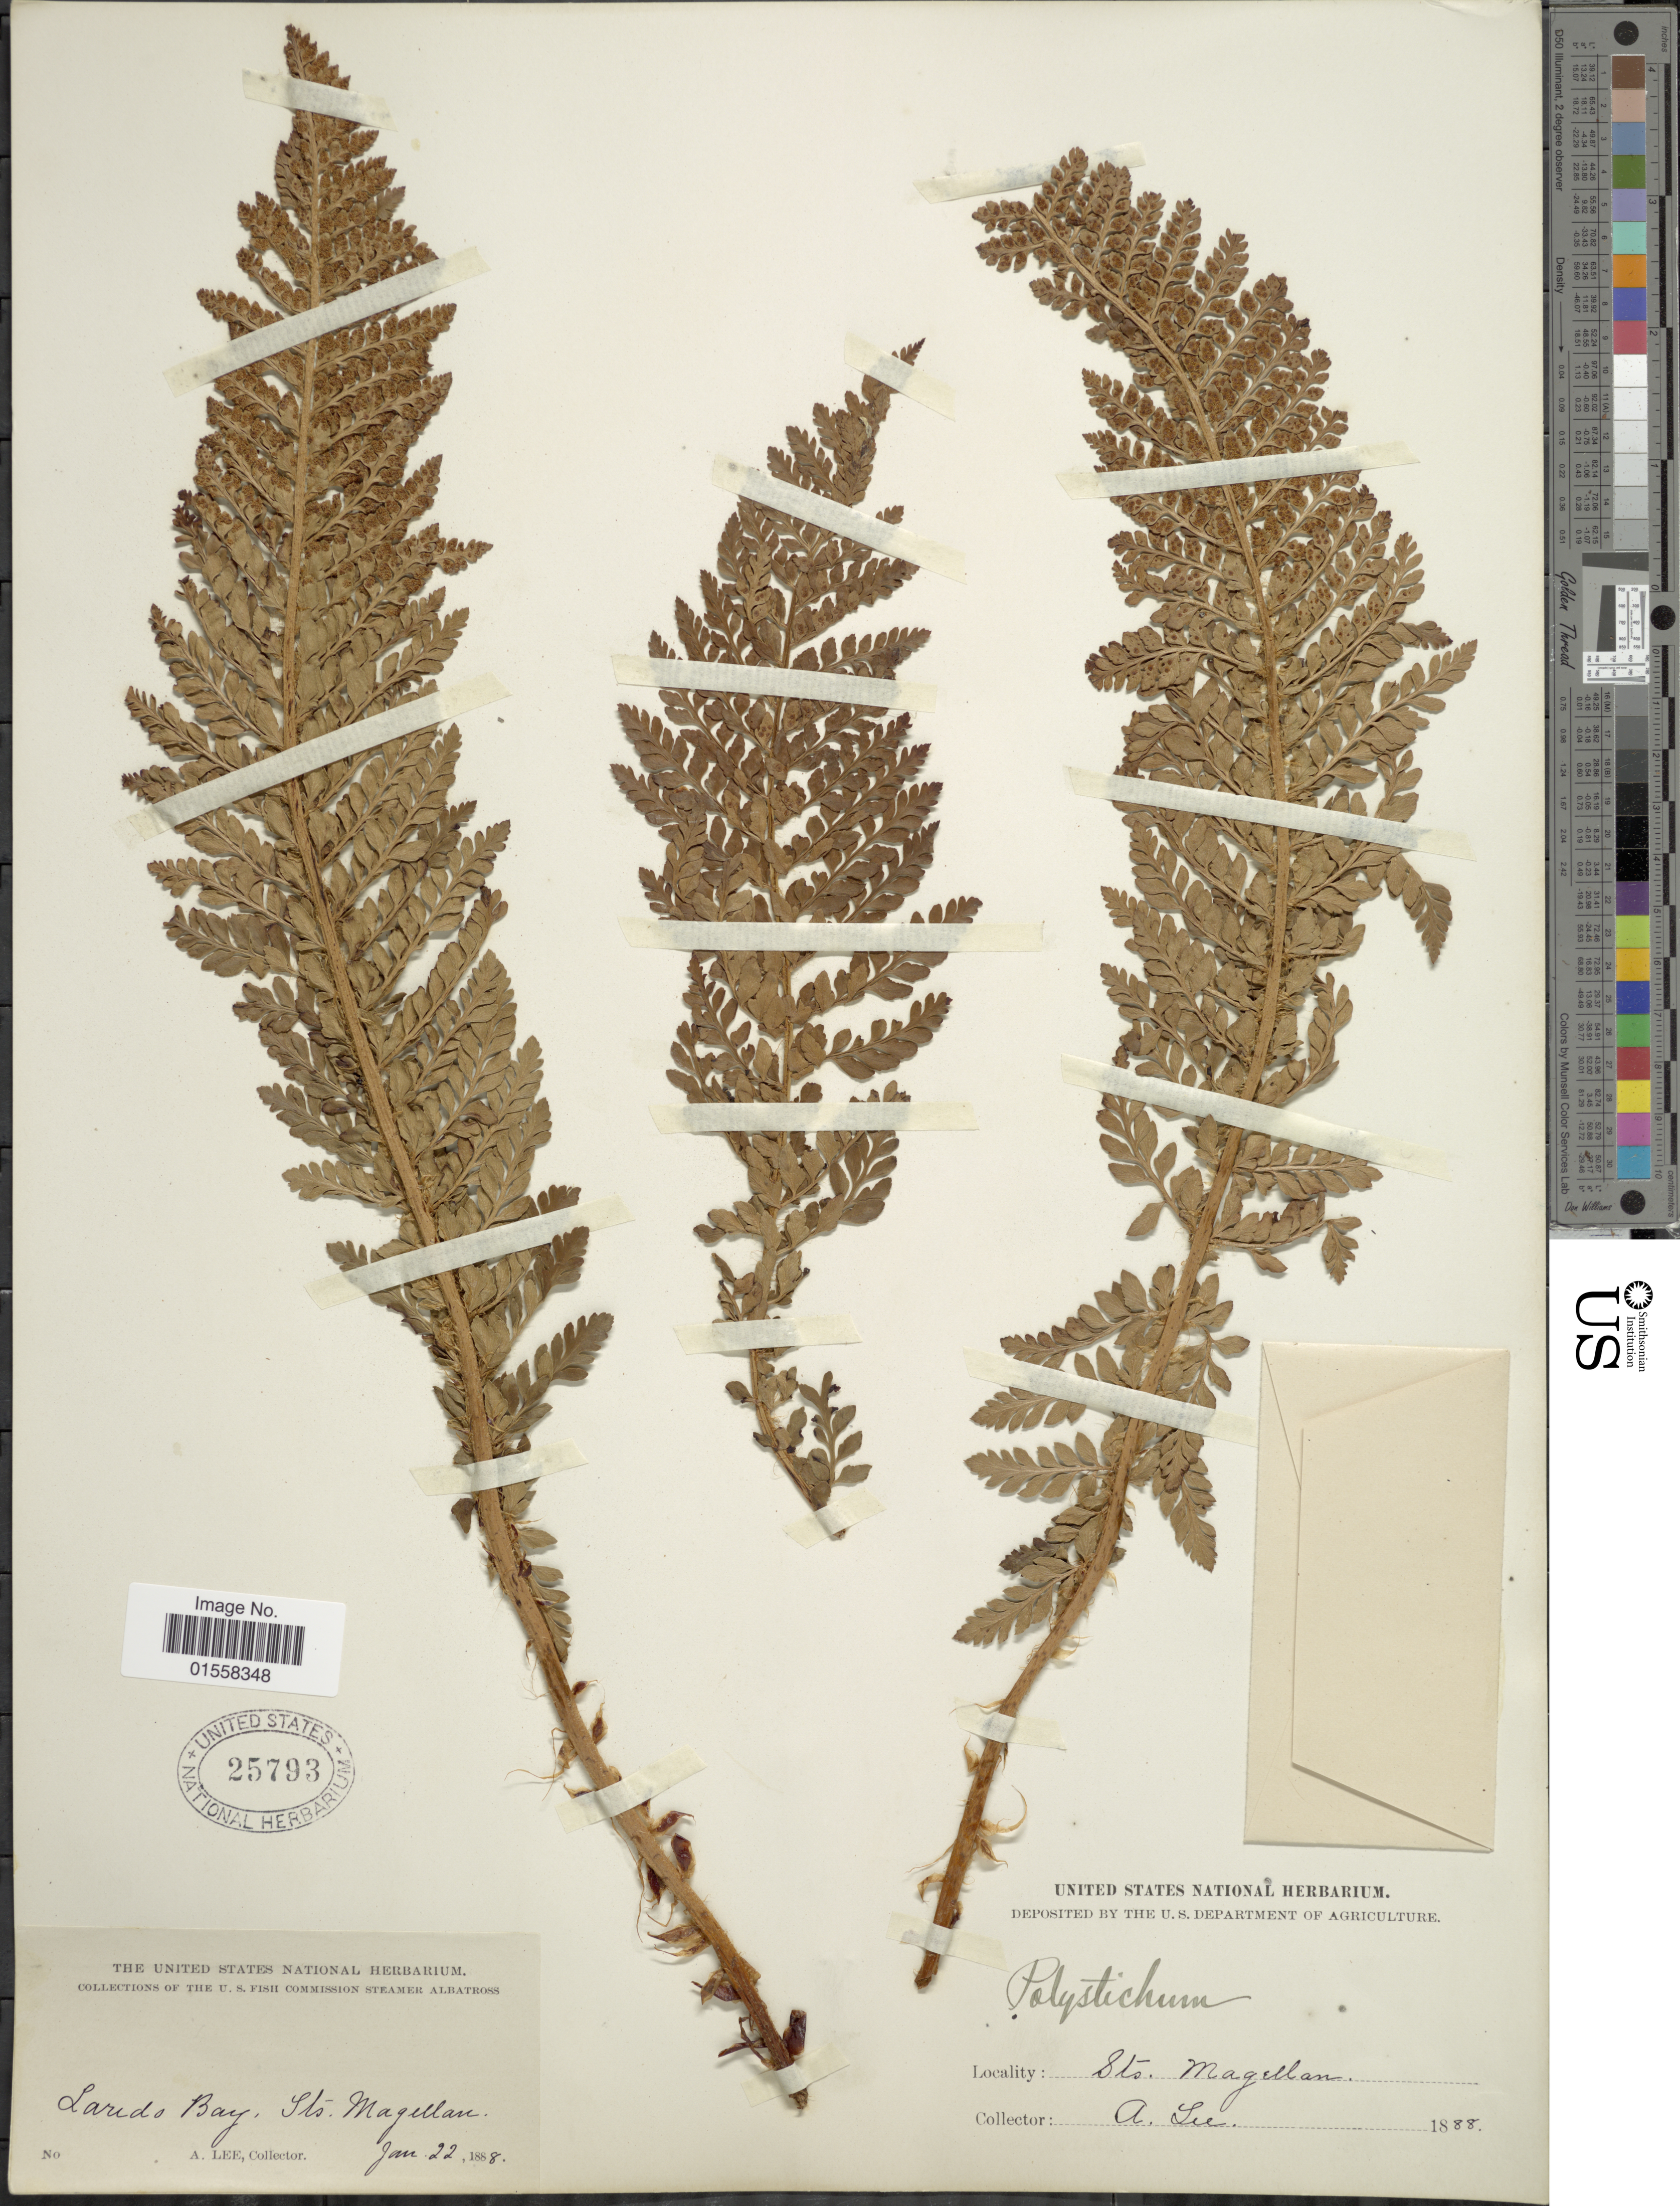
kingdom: Plantae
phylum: Tracheophyta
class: Polypodiopsida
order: Polypodiales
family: Dryopteridaceae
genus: Polystichum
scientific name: Polystichum mohrioides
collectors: A. Lee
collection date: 1888-01-22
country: Chile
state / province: Magallanes y de la Antártica Chilena (XII)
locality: Laredo Bay, Sts. Magellan.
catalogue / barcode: US 25793